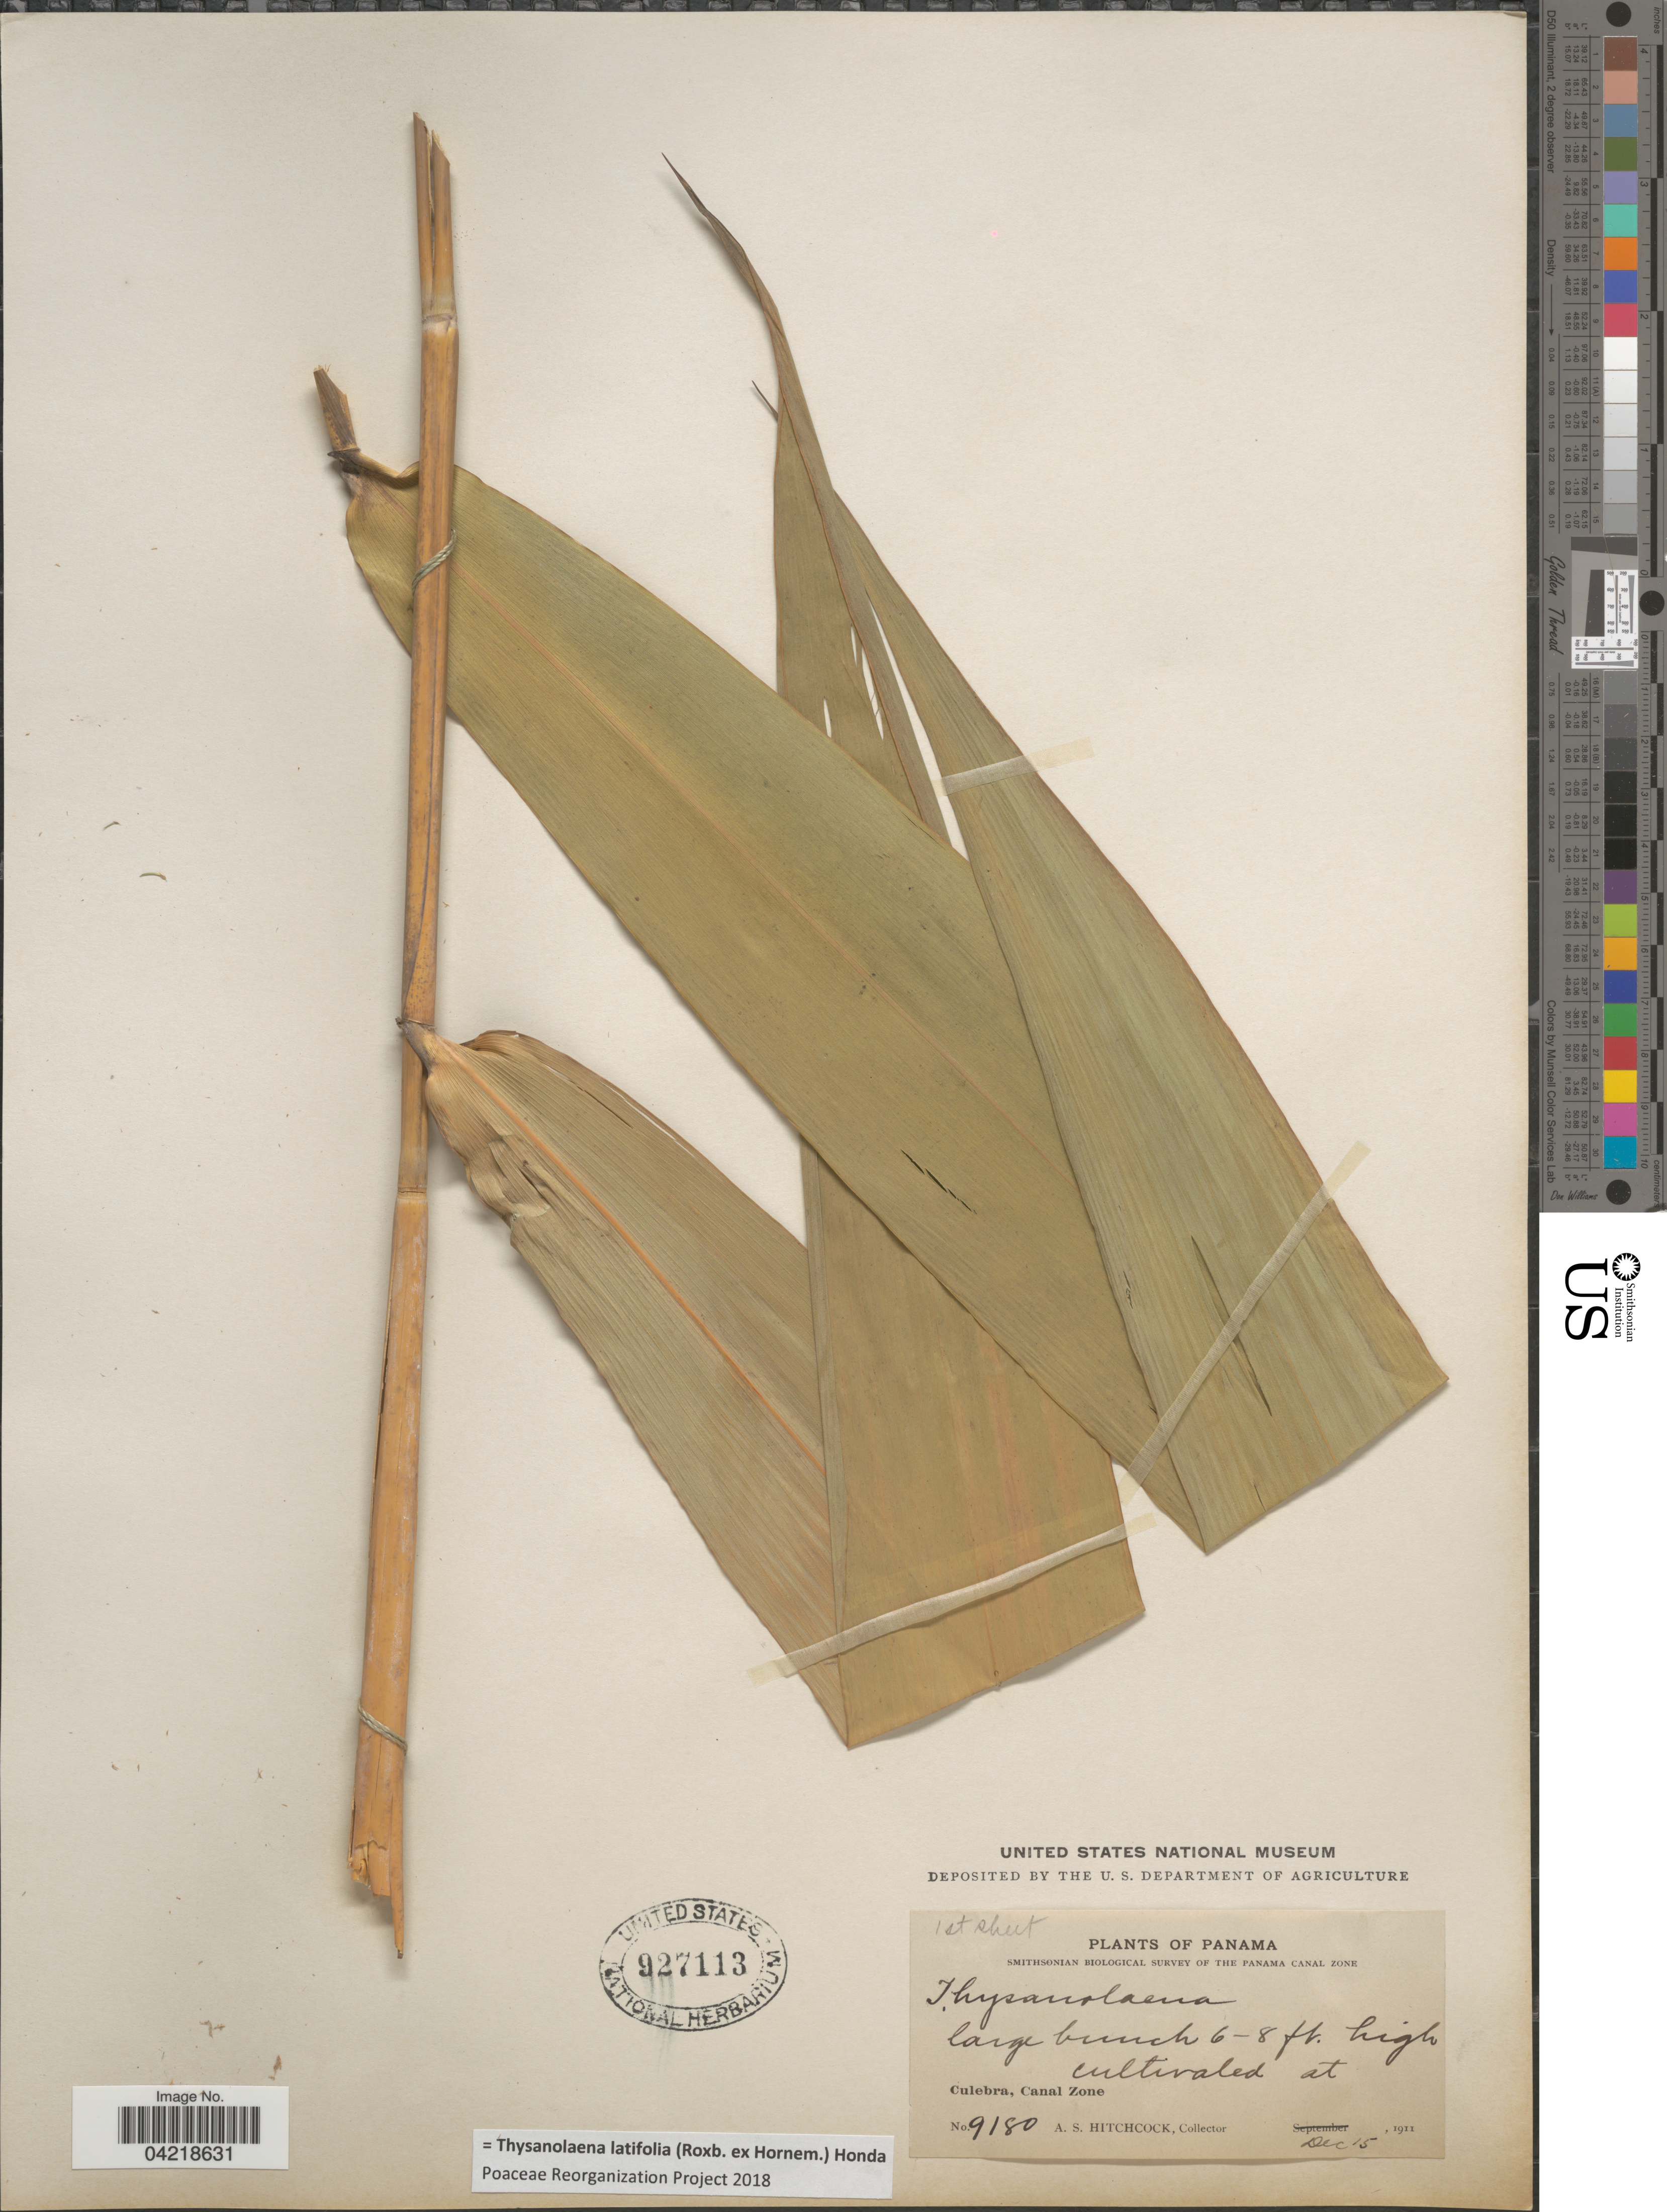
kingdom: Plantae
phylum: Tracheophyta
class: Liliopsida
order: Poales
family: Poaceae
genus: Thysanolaena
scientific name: Thysanolaena latifolia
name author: (Roxb. ex Hornem.) Honda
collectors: A. S. Hitchcock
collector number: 9180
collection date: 1911-12-15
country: Panama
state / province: Colón / Panamá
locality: Smithsonian Biological Survey of the Panama Canal Zone. Culebra, Canal Zone.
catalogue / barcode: US 927113